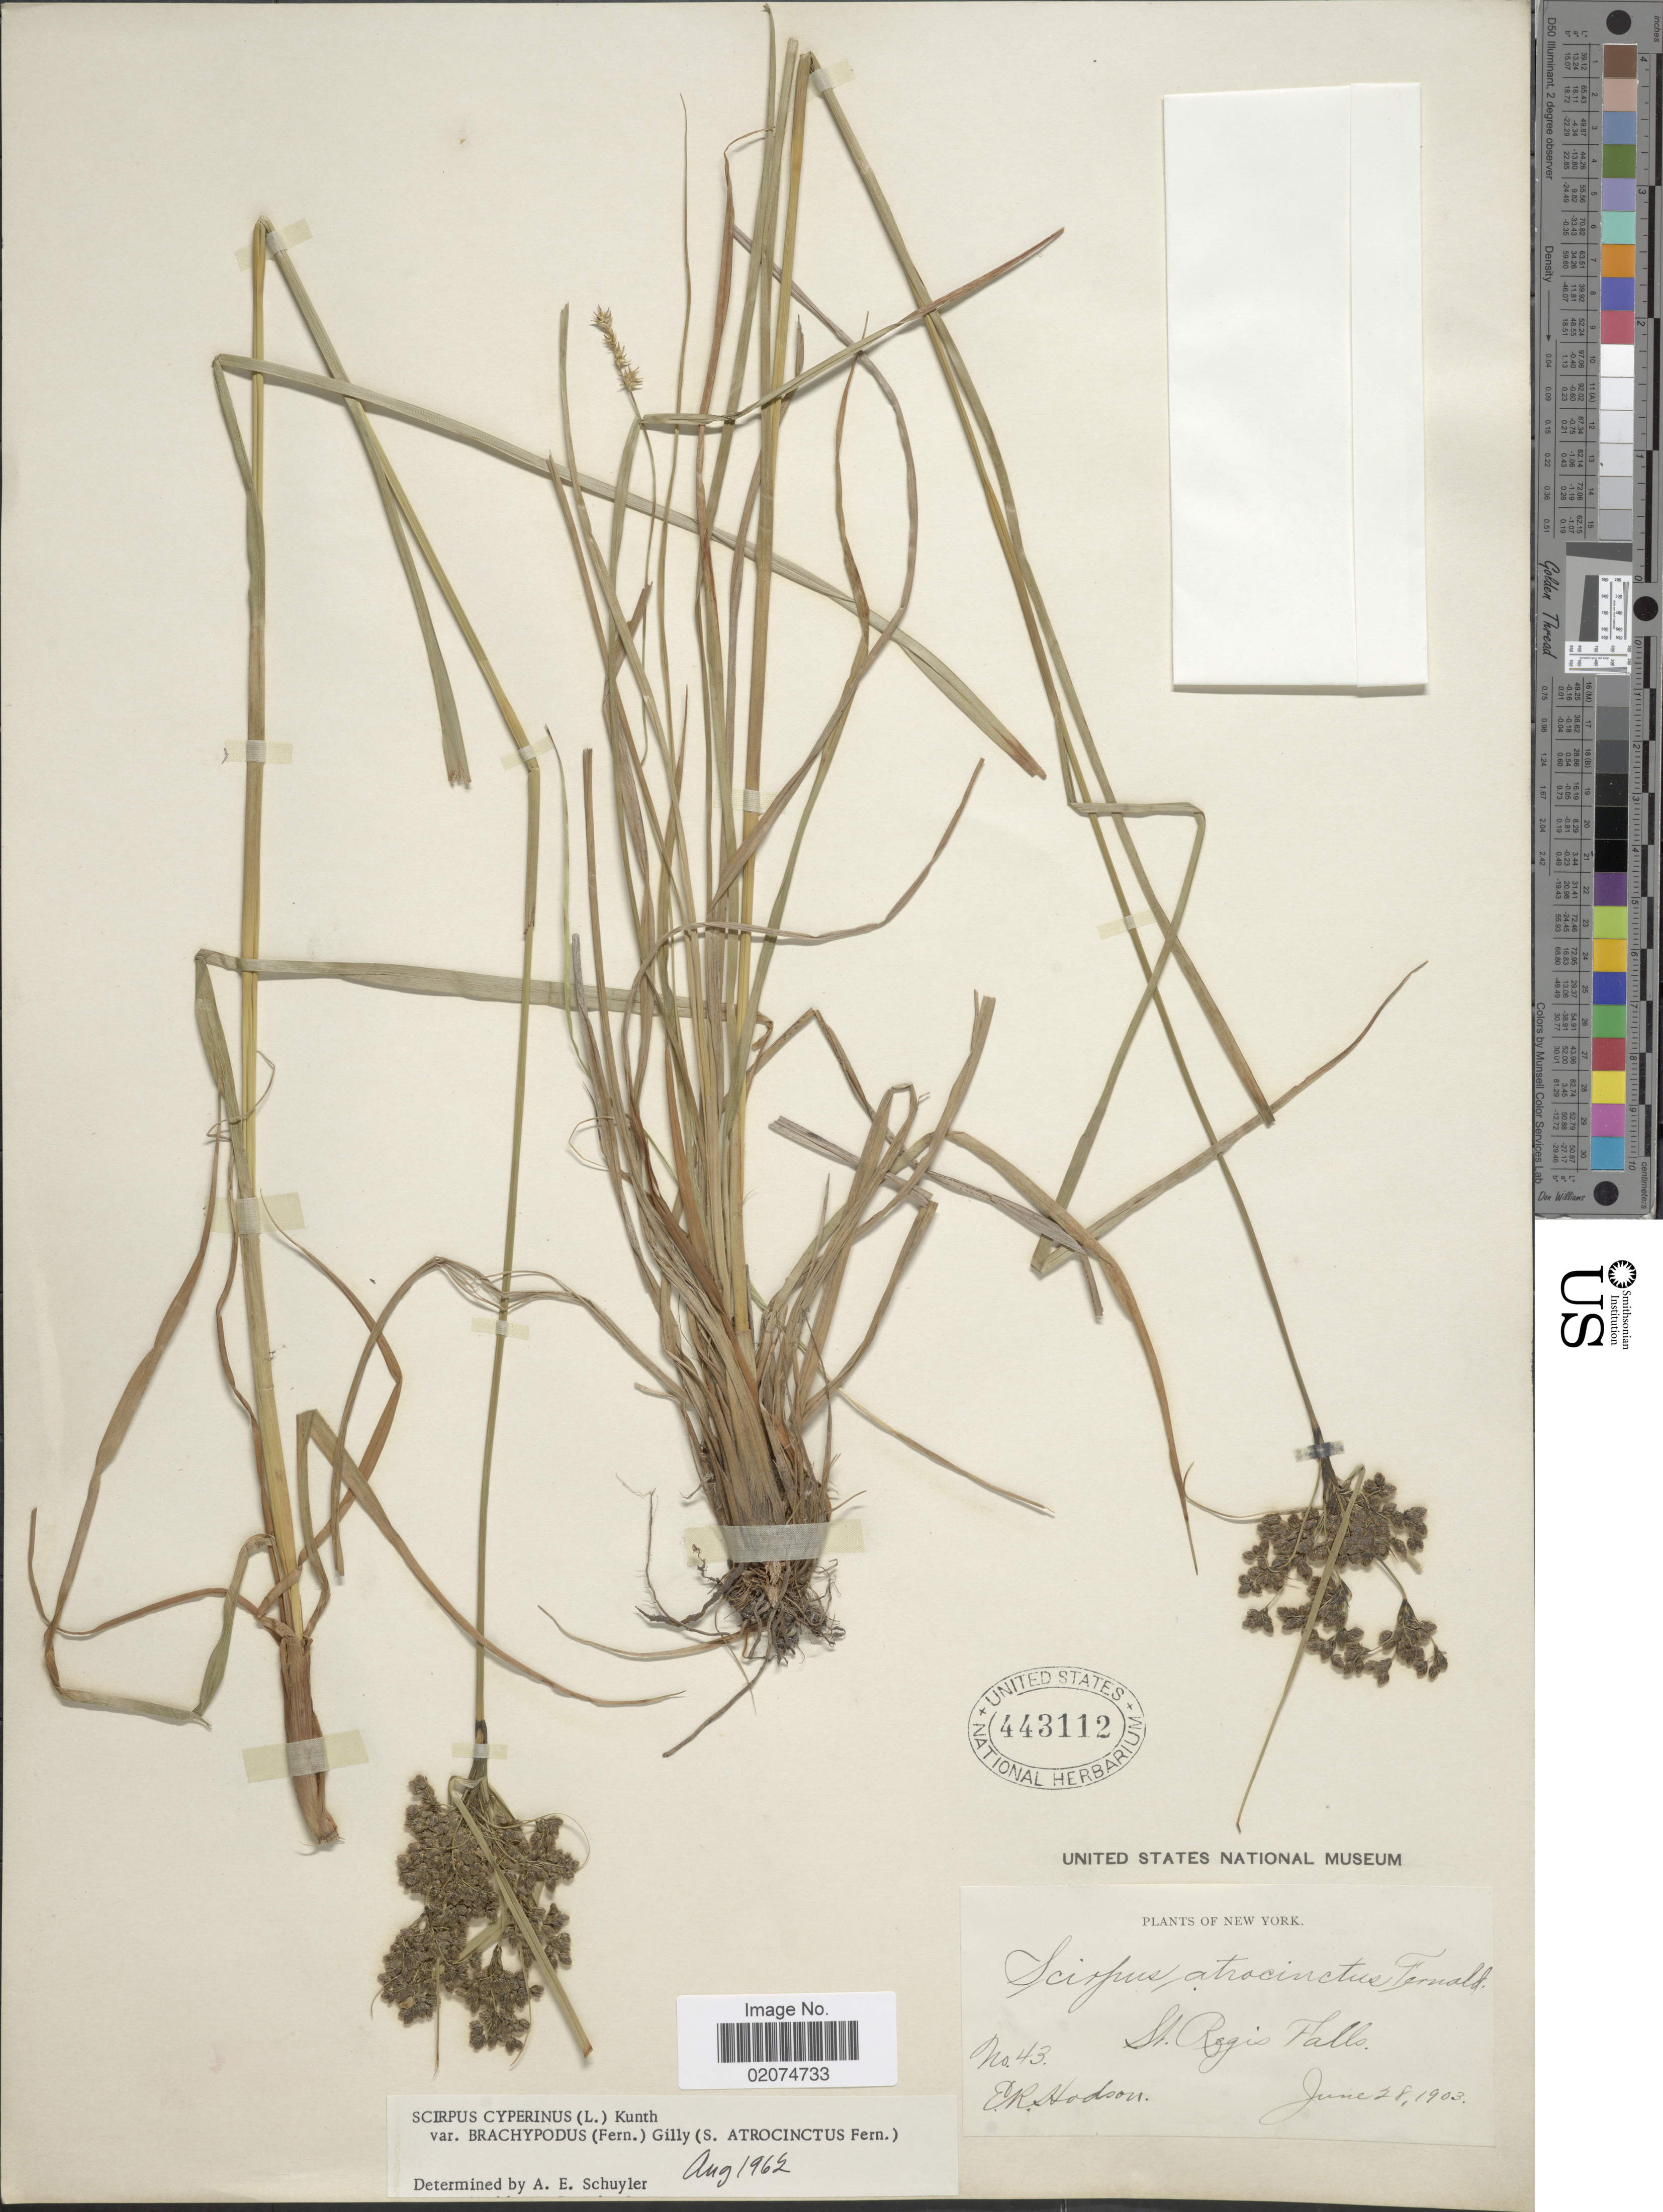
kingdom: Plantae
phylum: Tracheophyta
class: Liliopsida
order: Poales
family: Cyperaceae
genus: Scirpus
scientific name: Scirpus atrocinctus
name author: Fernald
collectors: E. Hodson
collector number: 43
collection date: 1903-06-28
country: United States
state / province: New York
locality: St. Rogis Falls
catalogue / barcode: US 443112